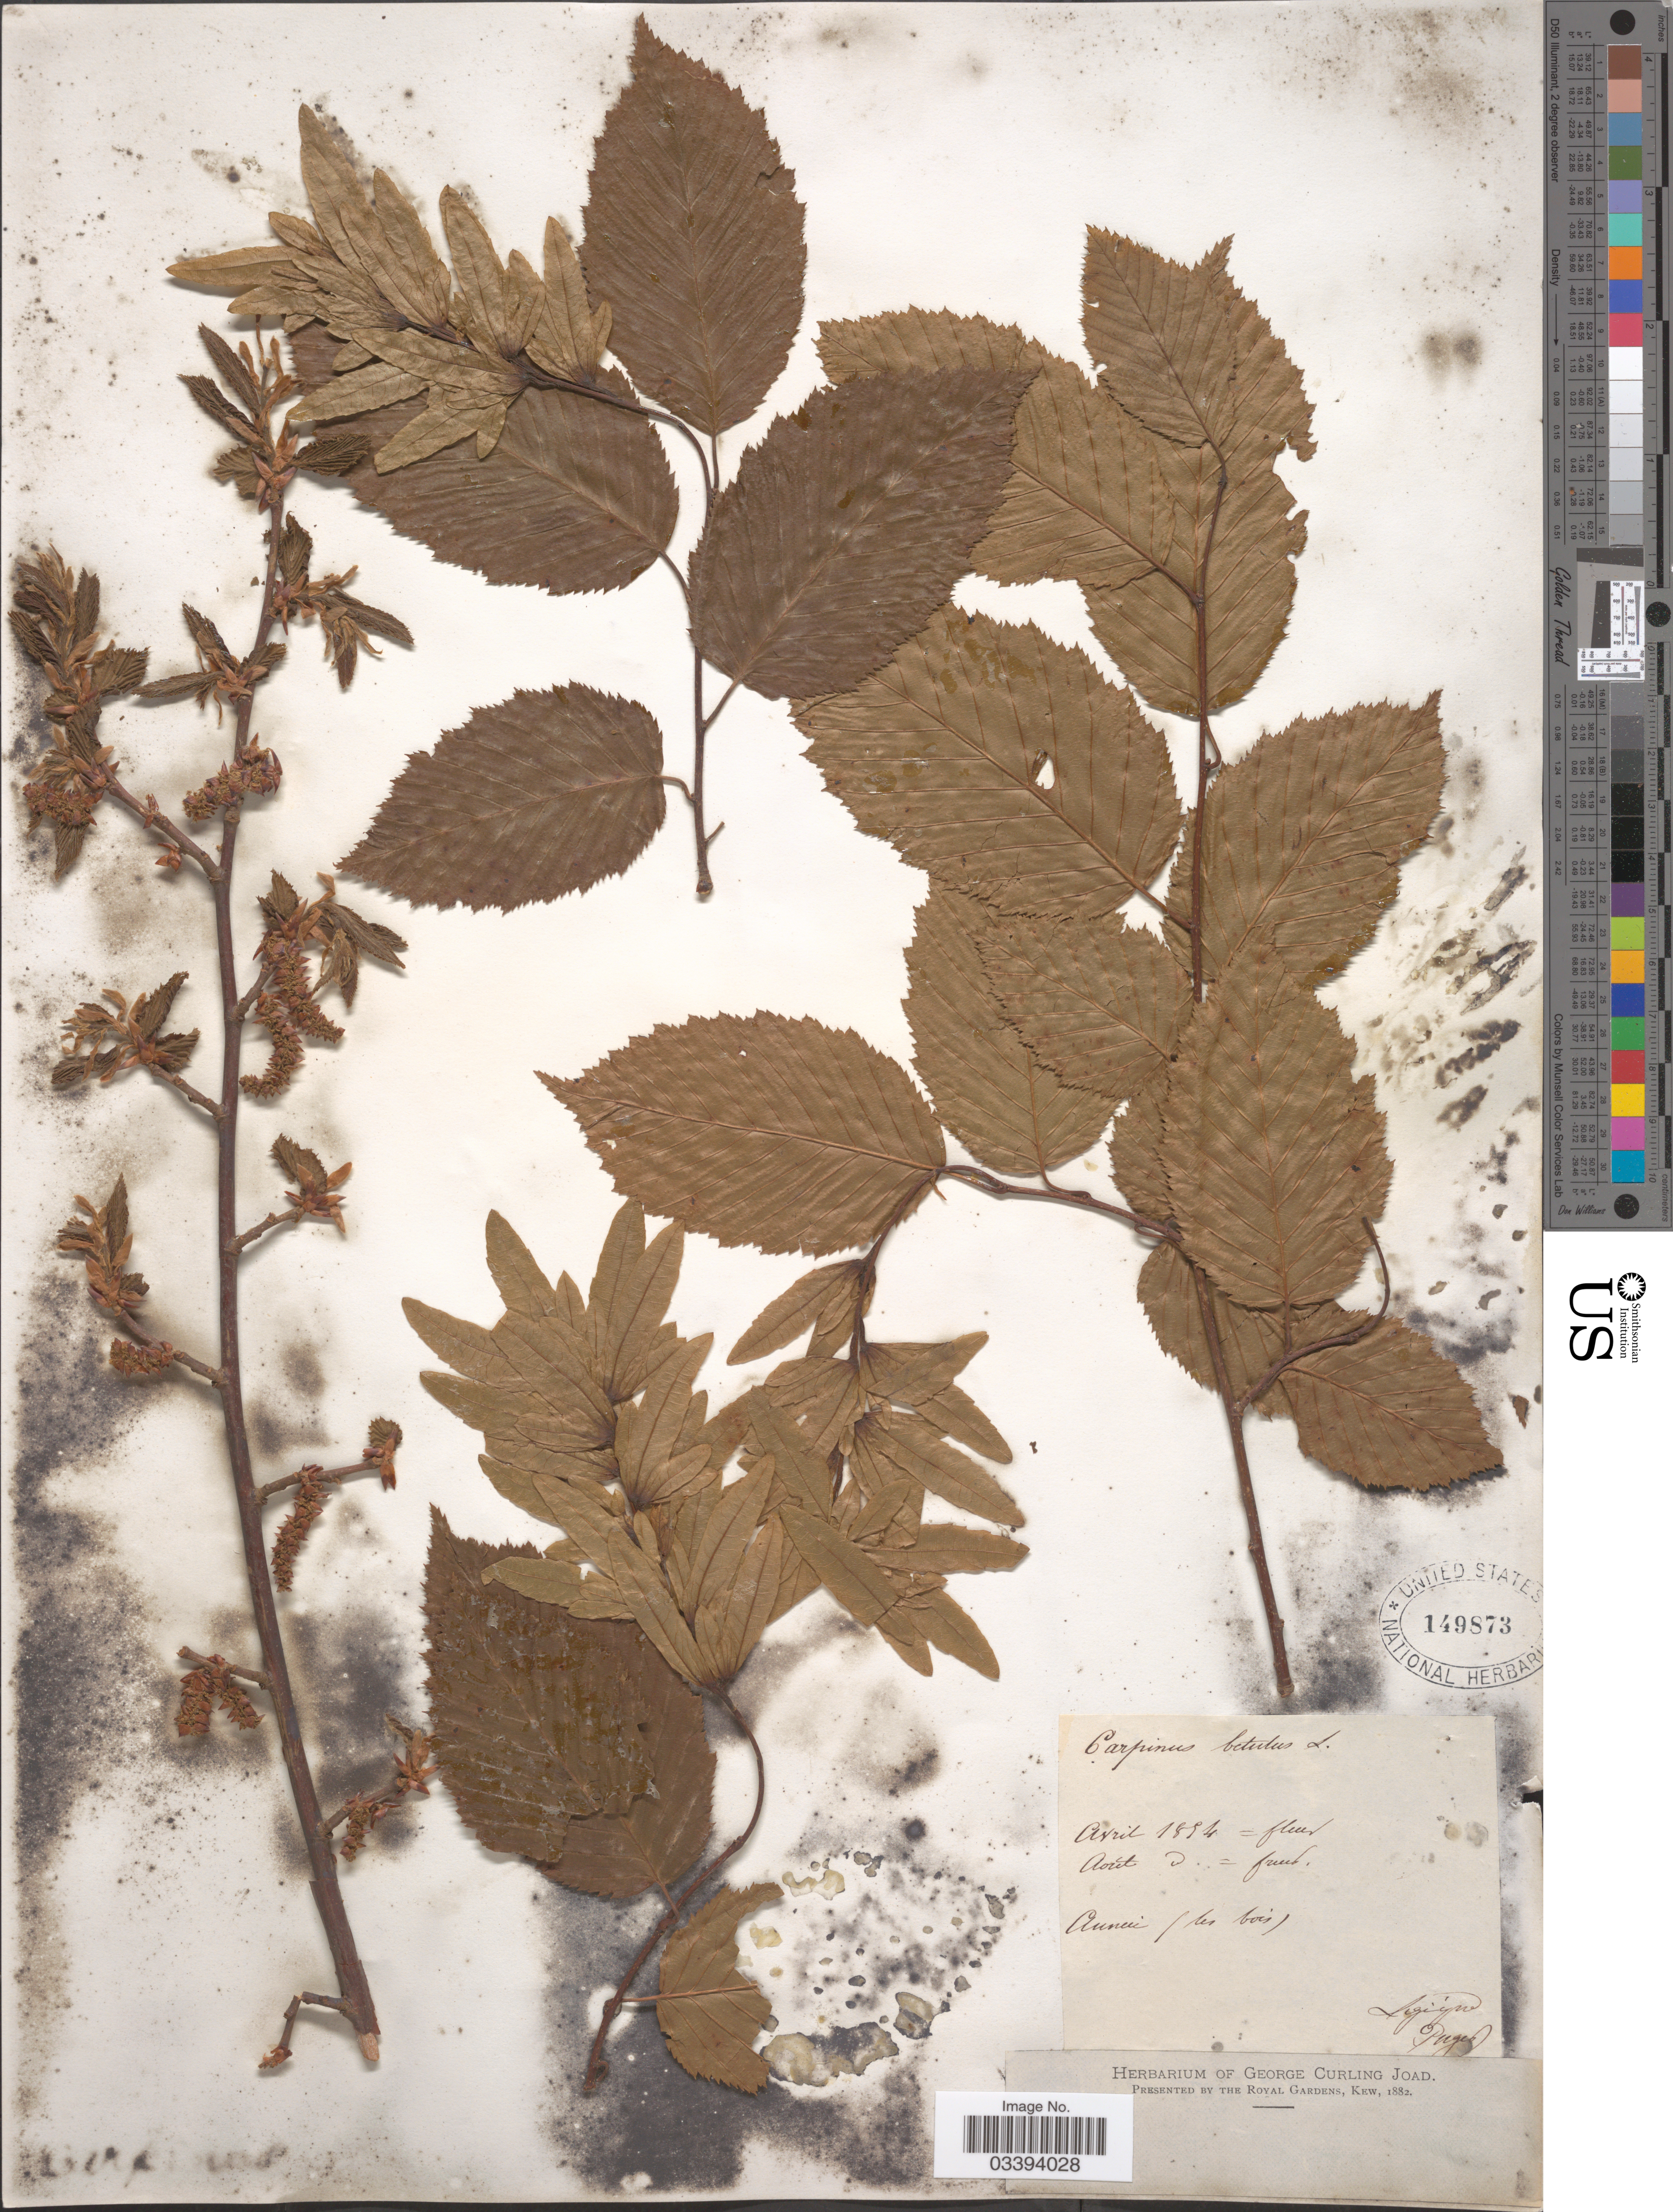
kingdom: Plantae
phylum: Tracheophyta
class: Magnoliopsida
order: Fagales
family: Betulaceae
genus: Carpinus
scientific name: Carpinus betulus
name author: L.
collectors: -. Puget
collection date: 1854-04/1854-08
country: France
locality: Anneci (les bois).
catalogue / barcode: US 149873